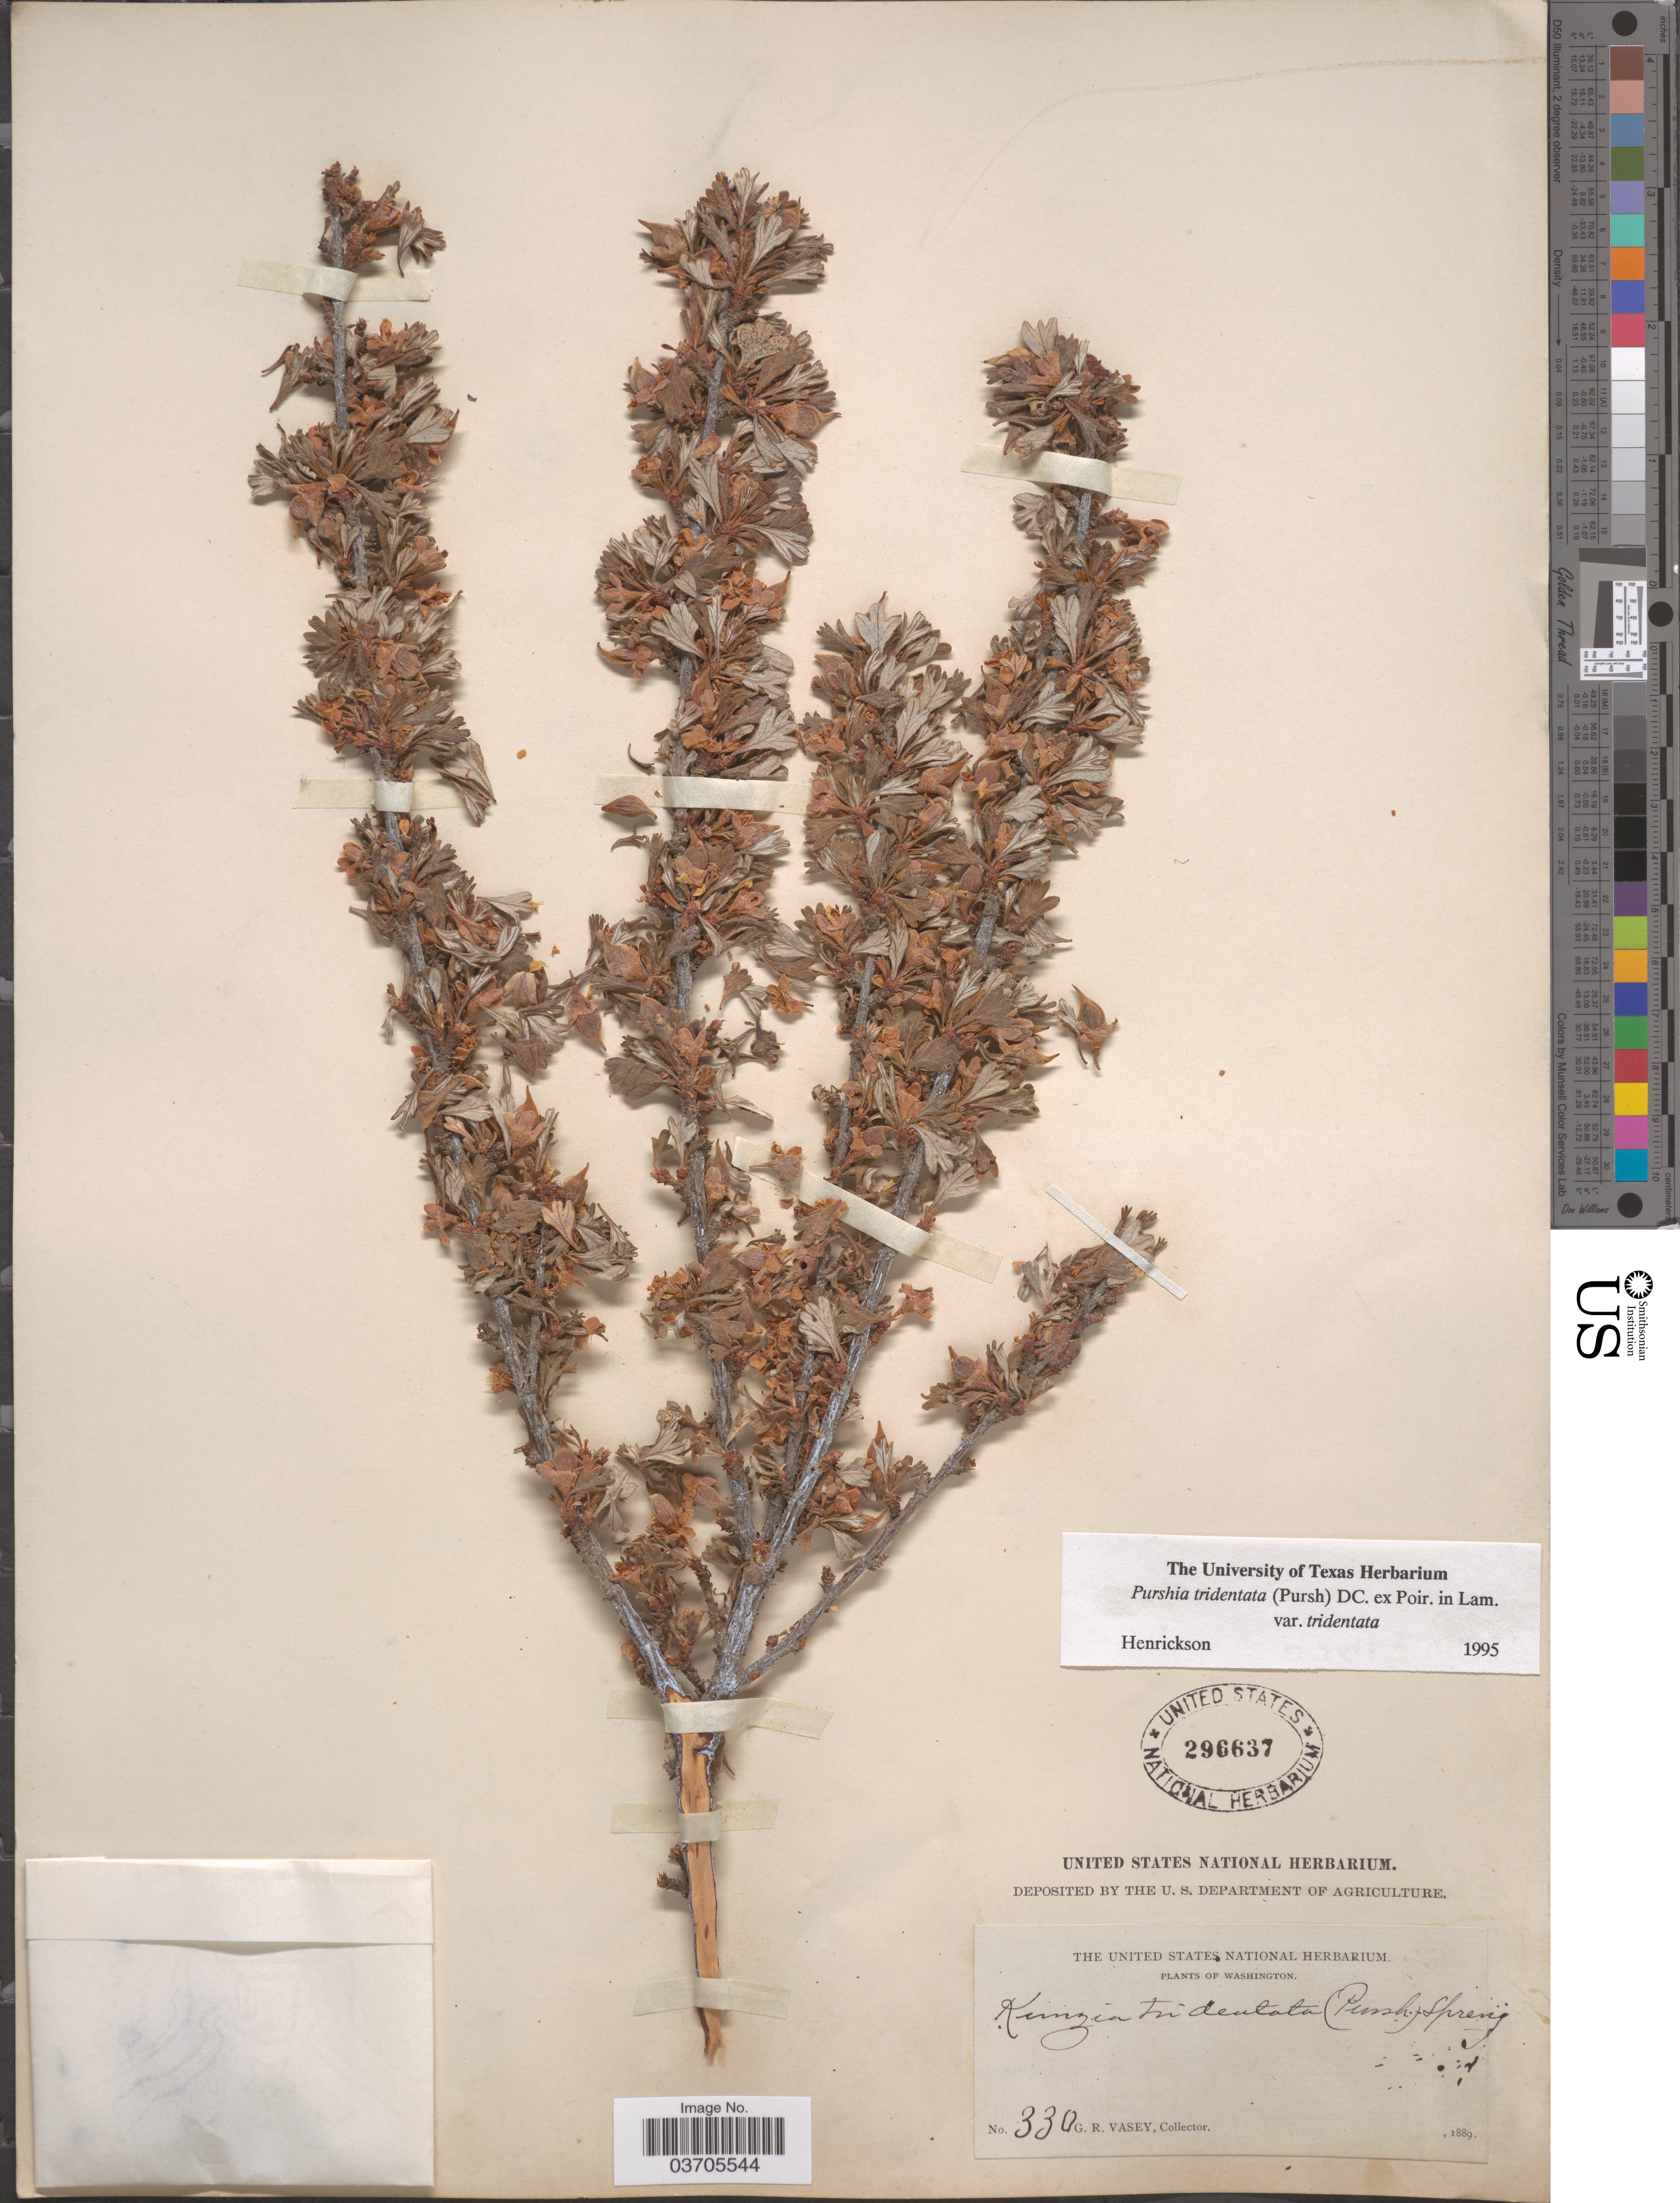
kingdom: Plantae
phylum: Tracheophyta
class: Magnoliopsida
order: Rosales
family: Rosaceae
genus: Purshia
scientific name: Purshia tridentata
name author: (Pursh) DC.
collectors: G. R. Vasey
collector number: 330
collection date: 1889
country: United States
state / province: Washington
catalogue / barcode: US 296637